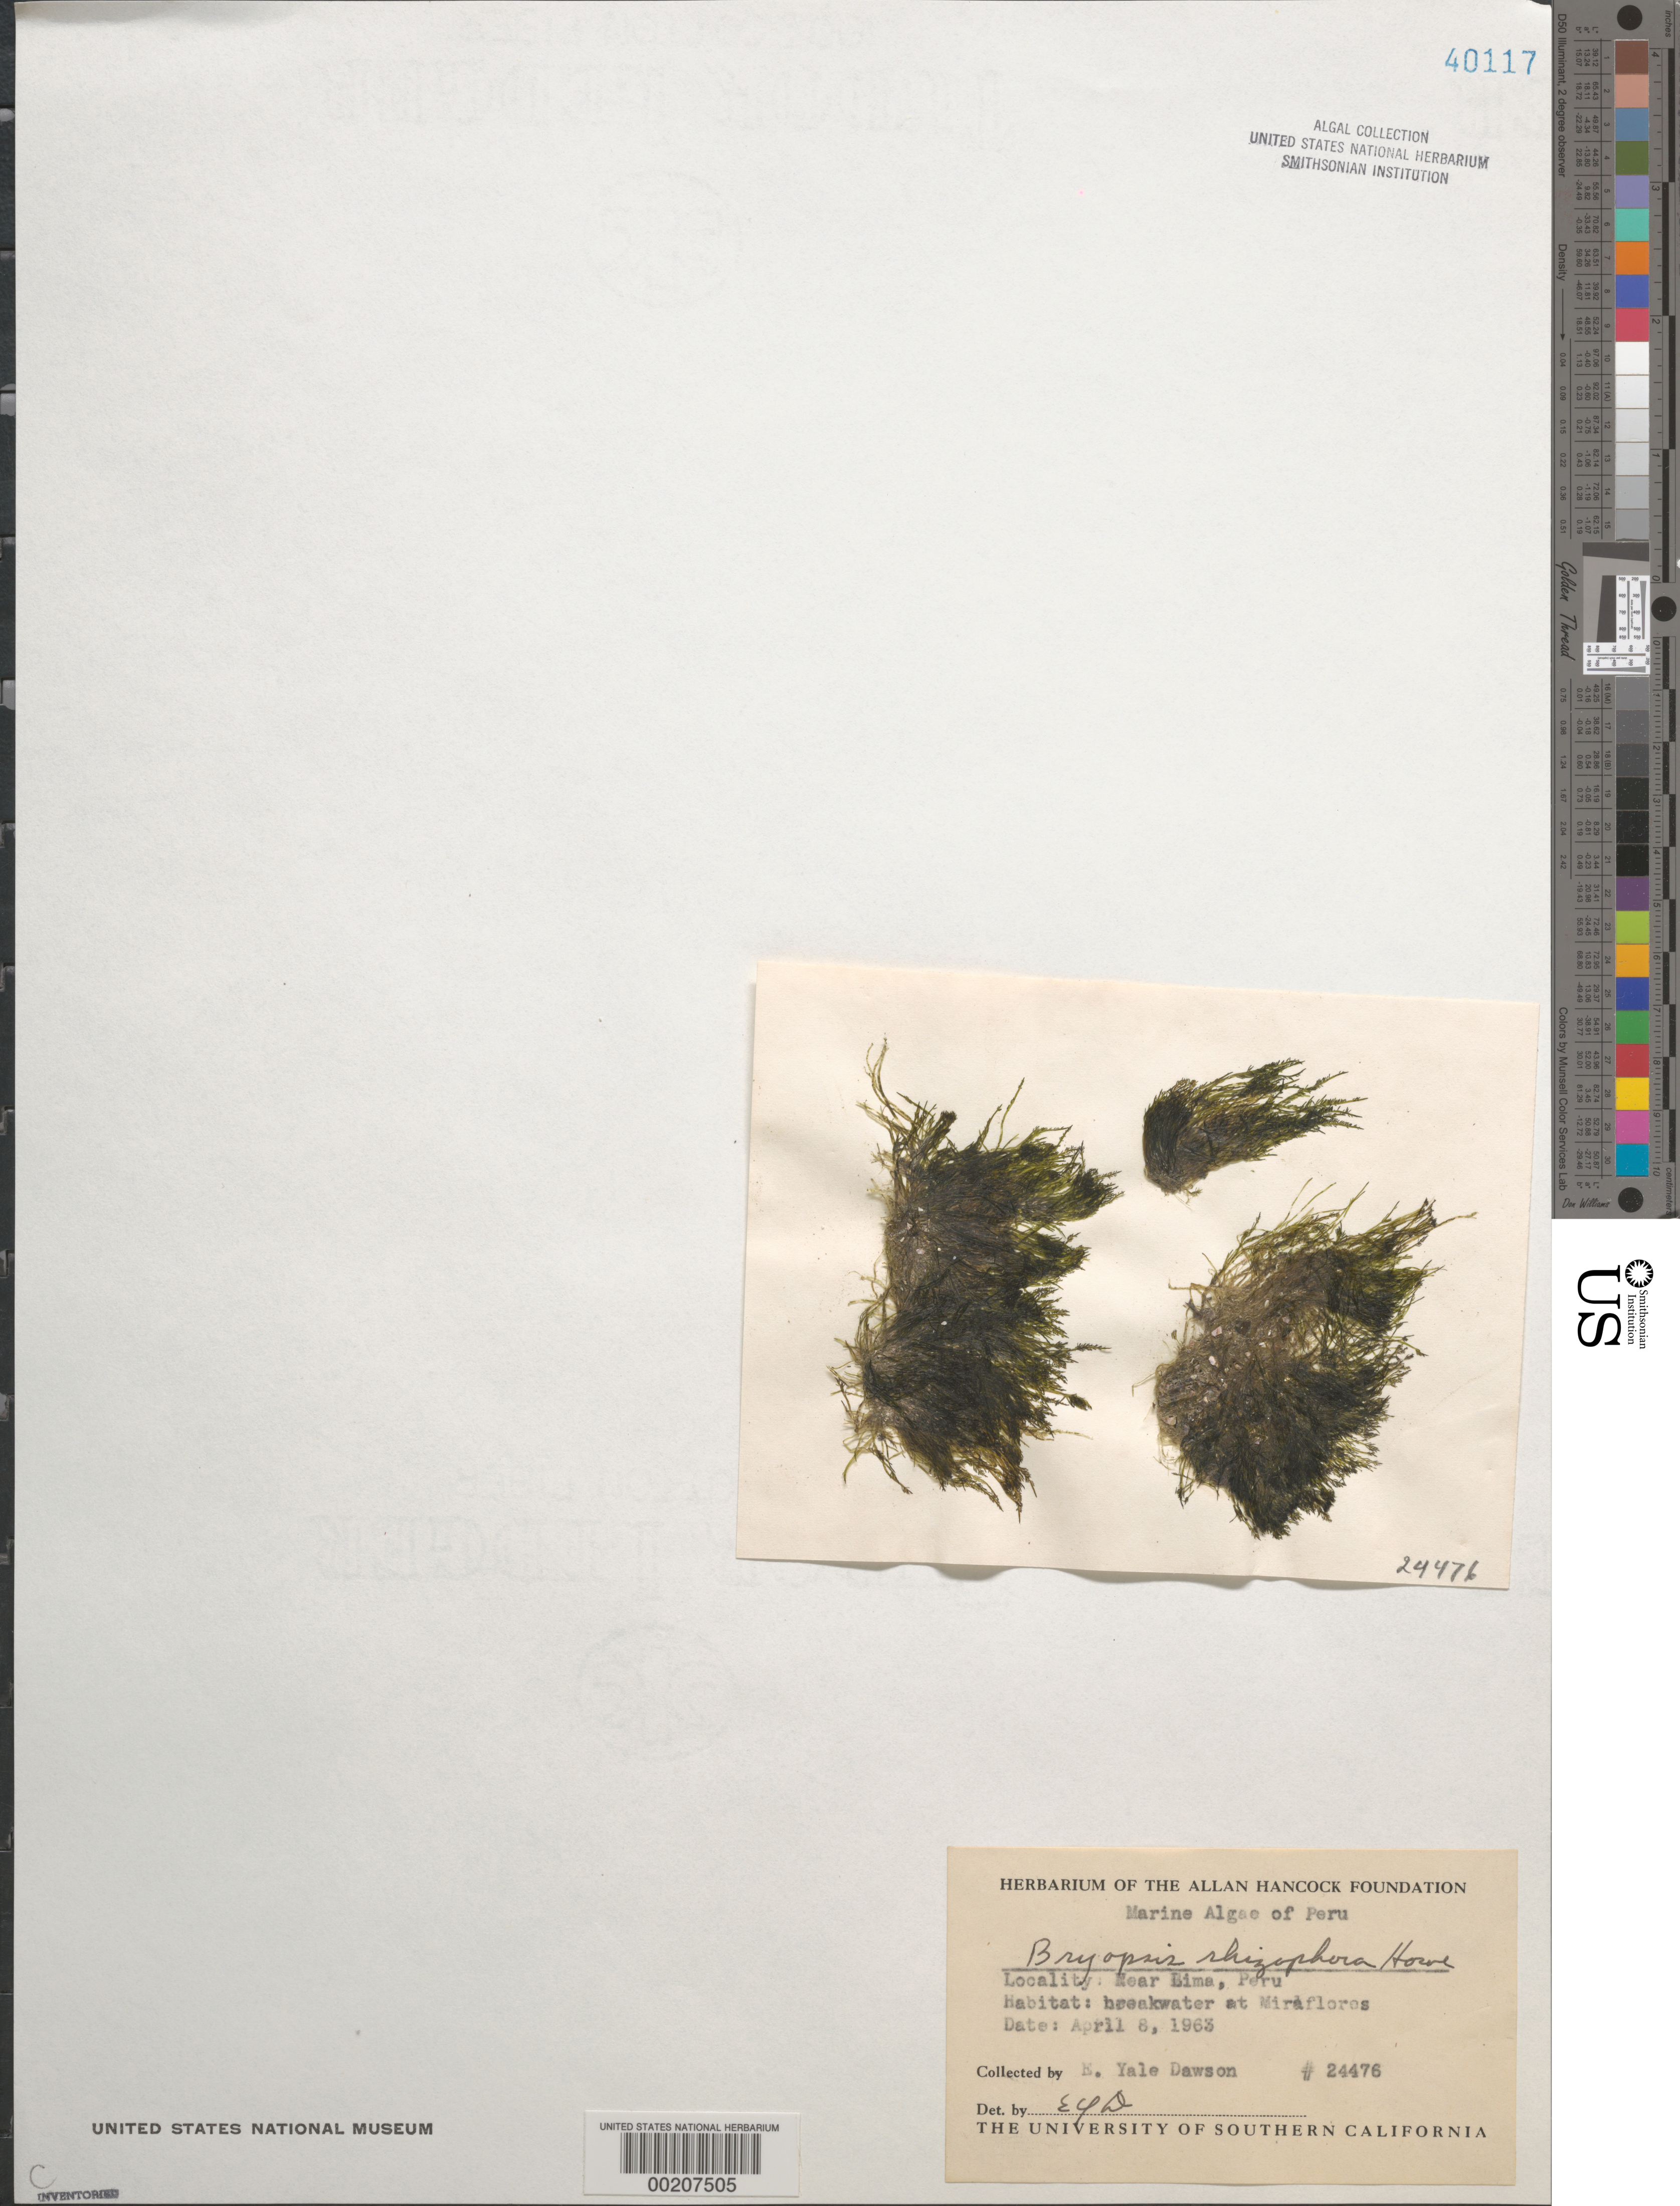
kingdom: Plantae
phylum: Chlorophyta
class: Ulvophyceae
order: Bryopsidales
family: Bryopsidaceae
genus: Bryopsis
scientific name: Bryopsis rhizophora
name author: M. Howe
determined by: Dawson, E. Y.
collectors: E. Y. Dawson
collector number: EYD 24476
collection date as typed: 08 Apr 1963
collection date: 1963-04-08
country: Peru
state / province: Lima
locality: Miraflores, near Lima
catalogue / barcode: US 40117